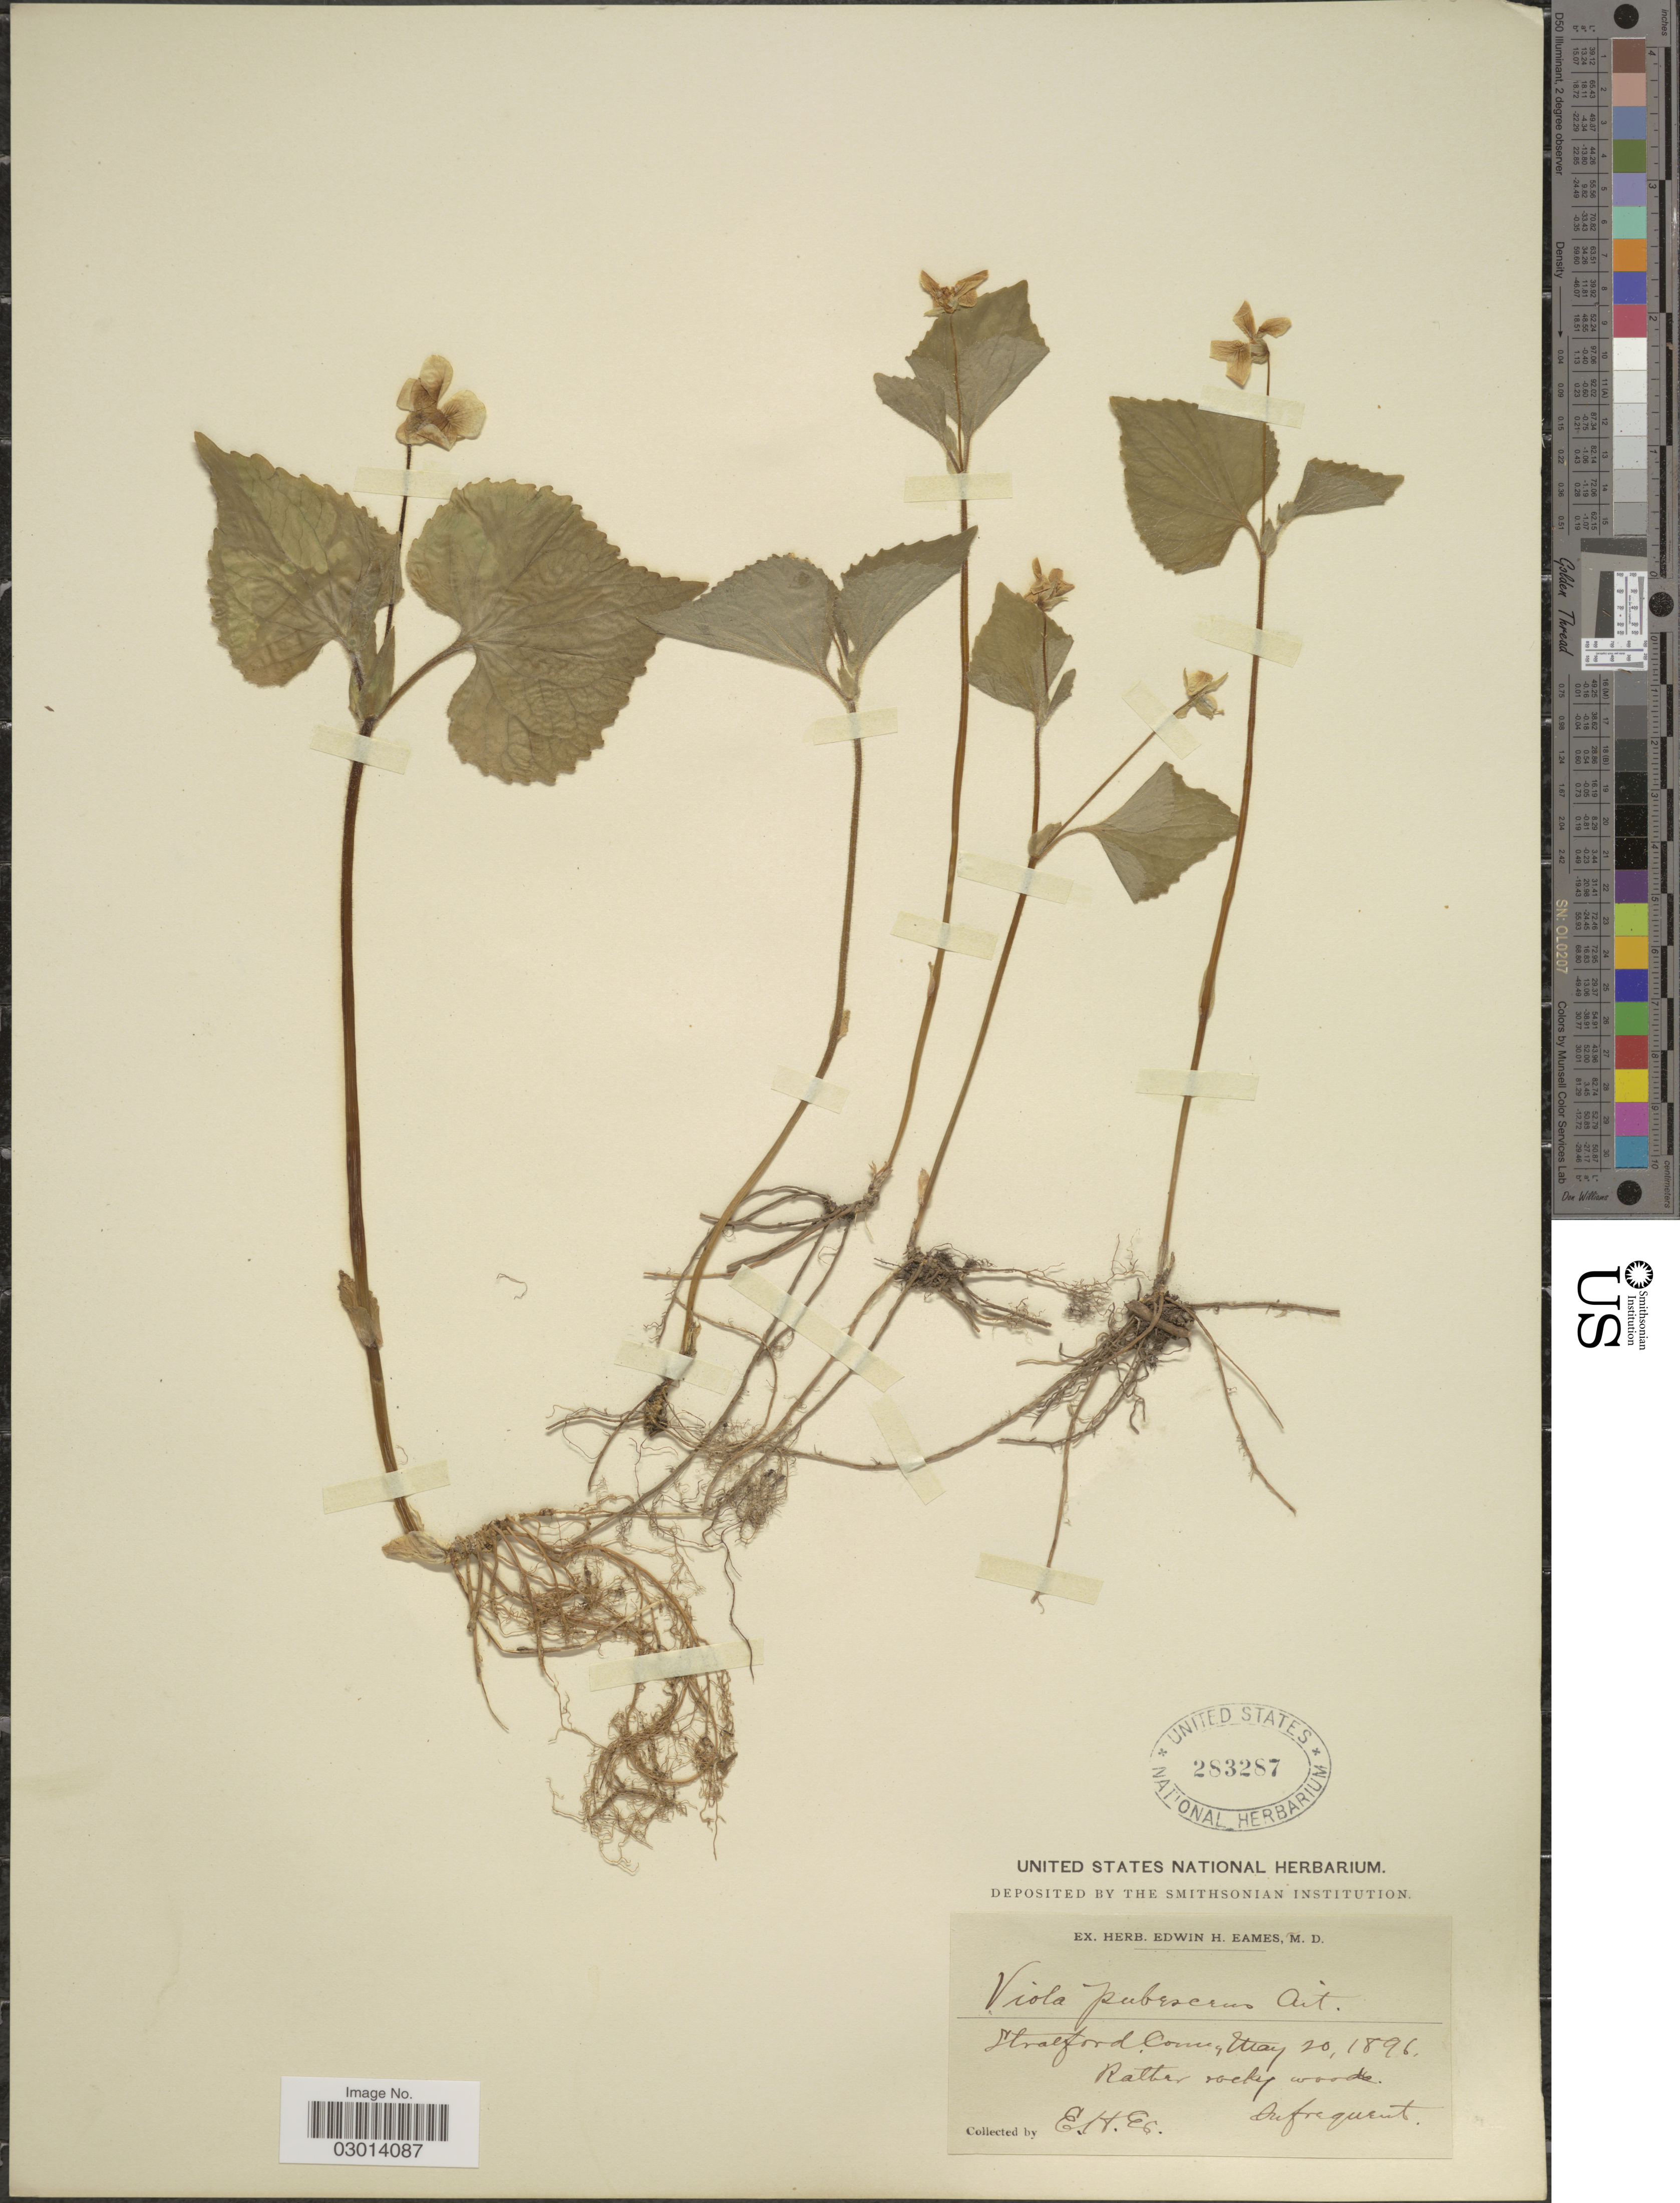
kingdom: Plantae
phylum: Tracheophyta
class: Magnoliopsida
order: Malpighiales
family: Violaceae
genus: Viola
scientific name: Viola pubescens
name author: Aiton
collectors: E. H. Eames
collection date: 1896-05-20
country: United States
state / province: Connecticut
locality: Stratford, Conn. Rather rocky woods.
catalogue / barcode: US 283287